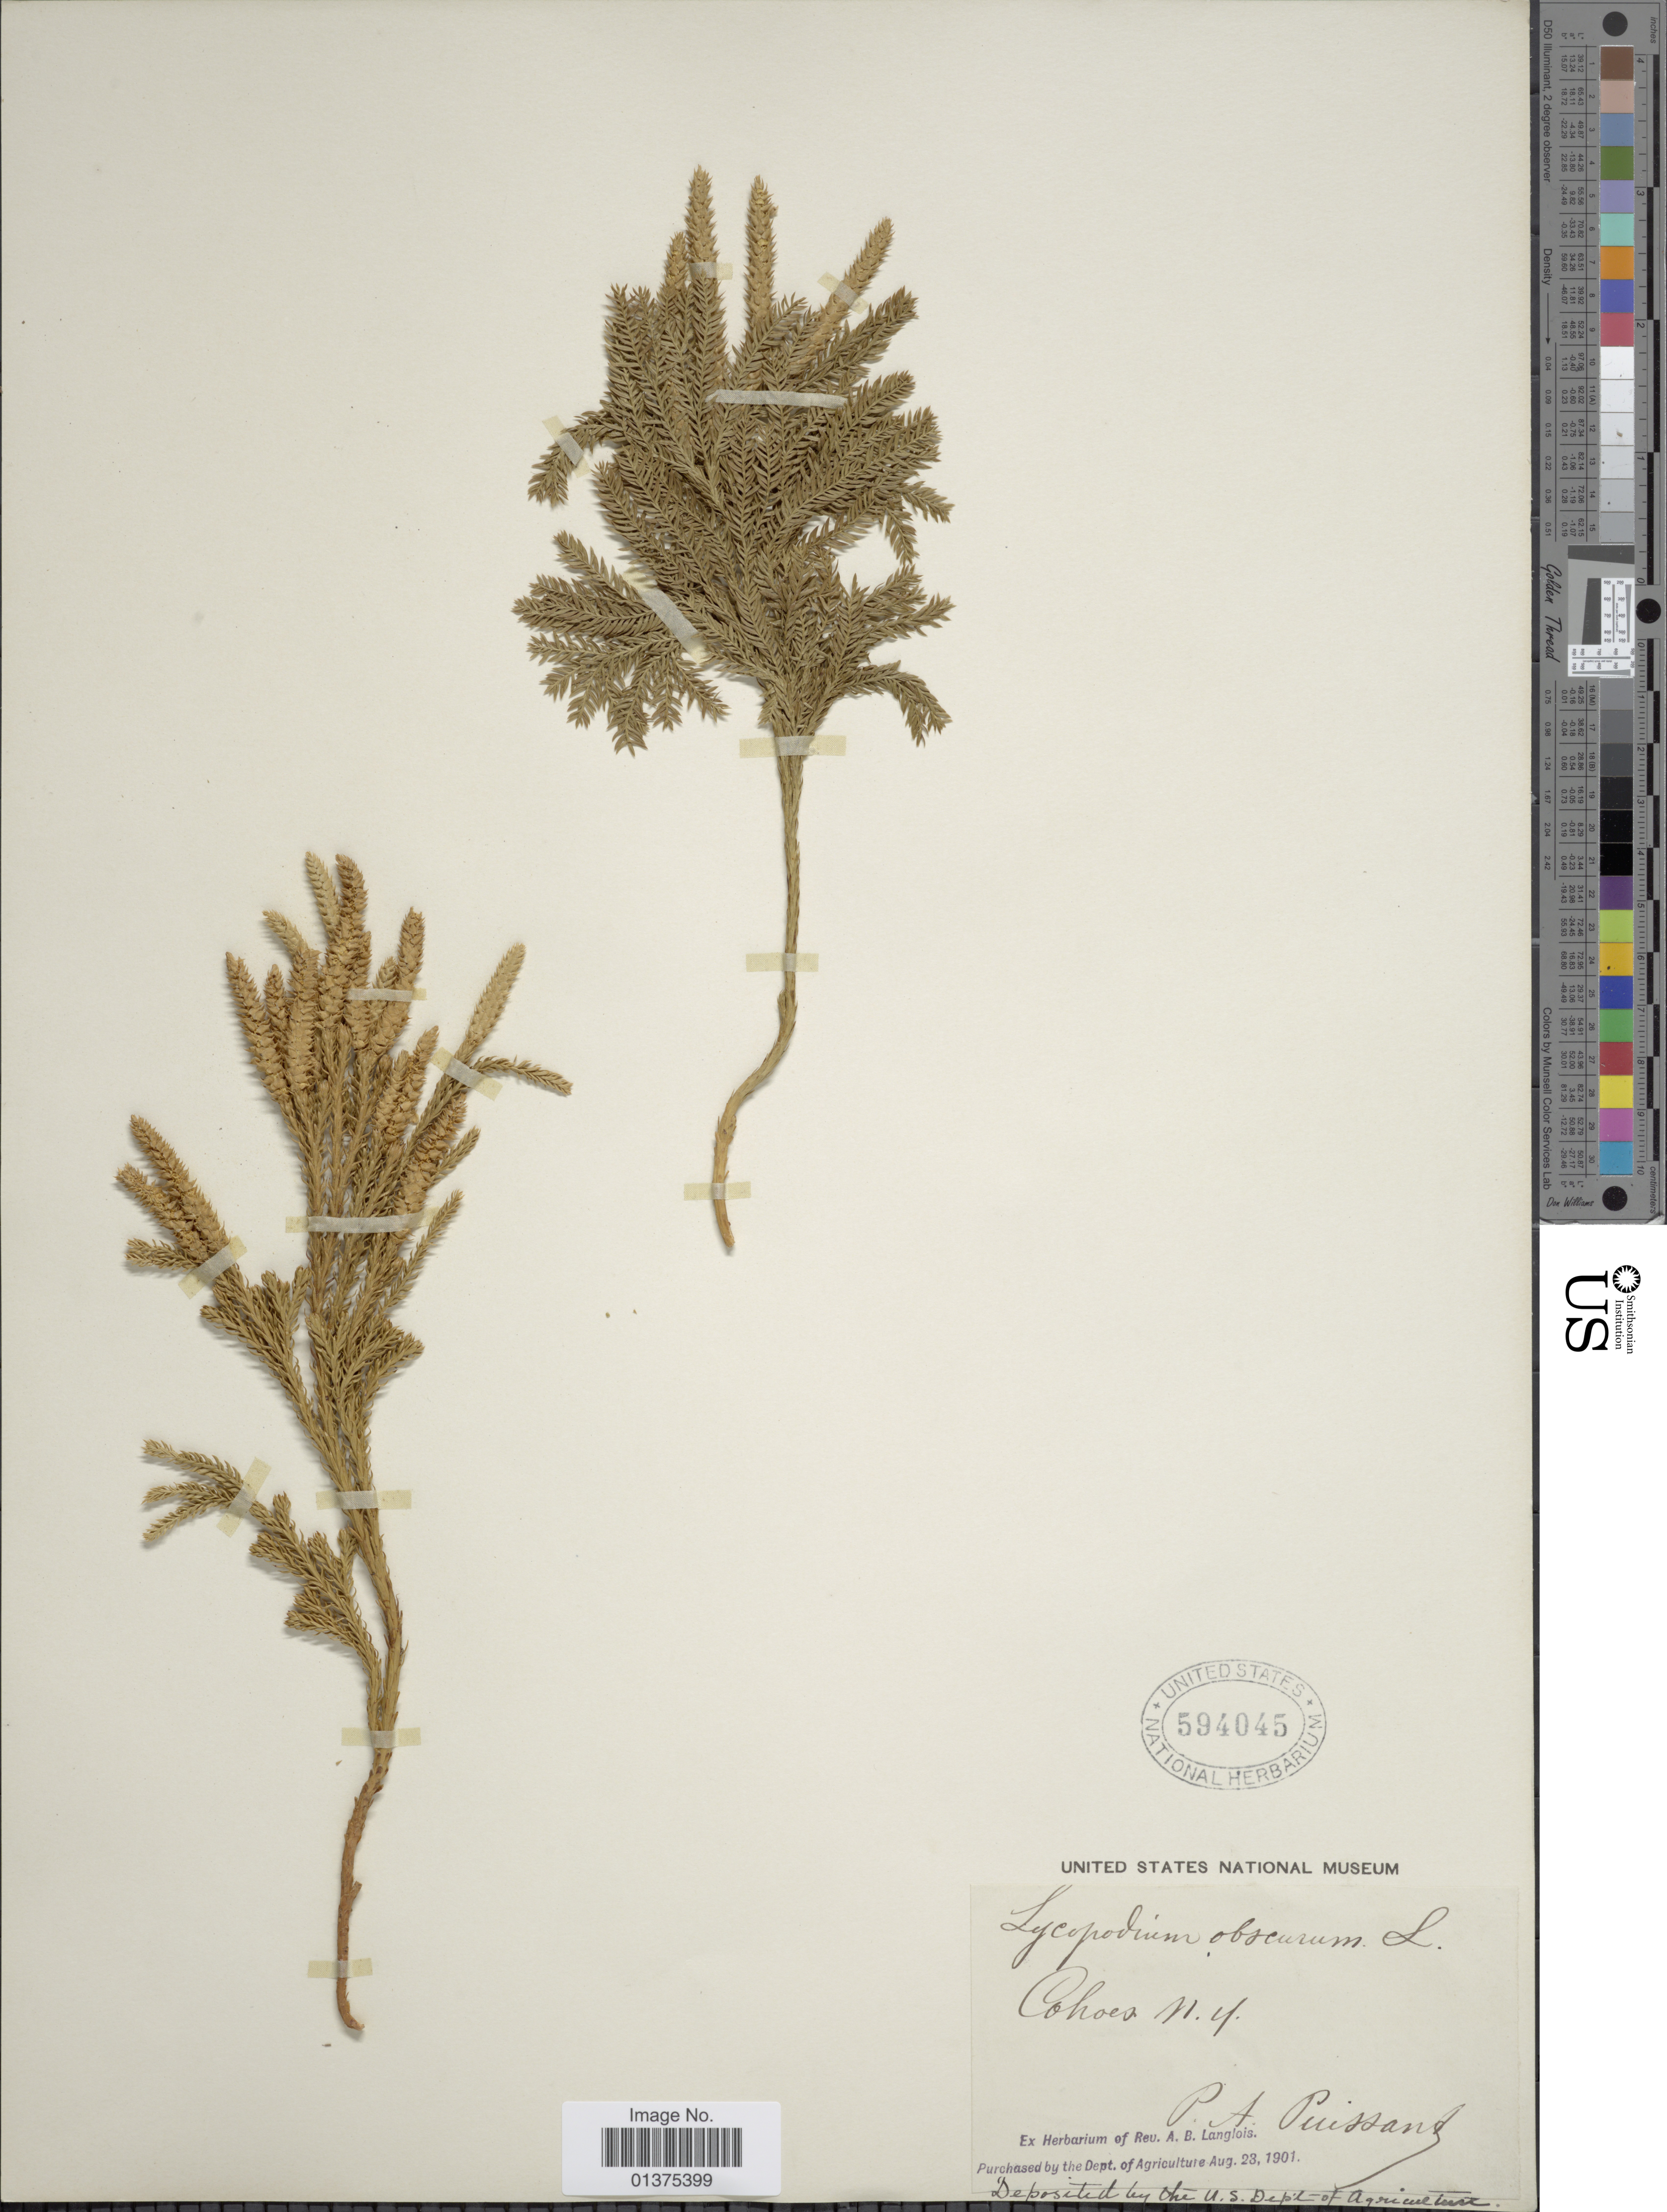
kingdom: Plantae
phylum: Tracheophyta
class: Lycopodiopsida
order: Lycopodiales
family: Lycopodiaceae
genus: Dendrolycopodium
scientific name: Dendrolycopodium hickeyi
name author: (W.H. Wagner et al.) A. Haines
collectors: P. Puissant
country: United States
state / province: New York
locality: Cohoes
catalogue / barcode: US 594045